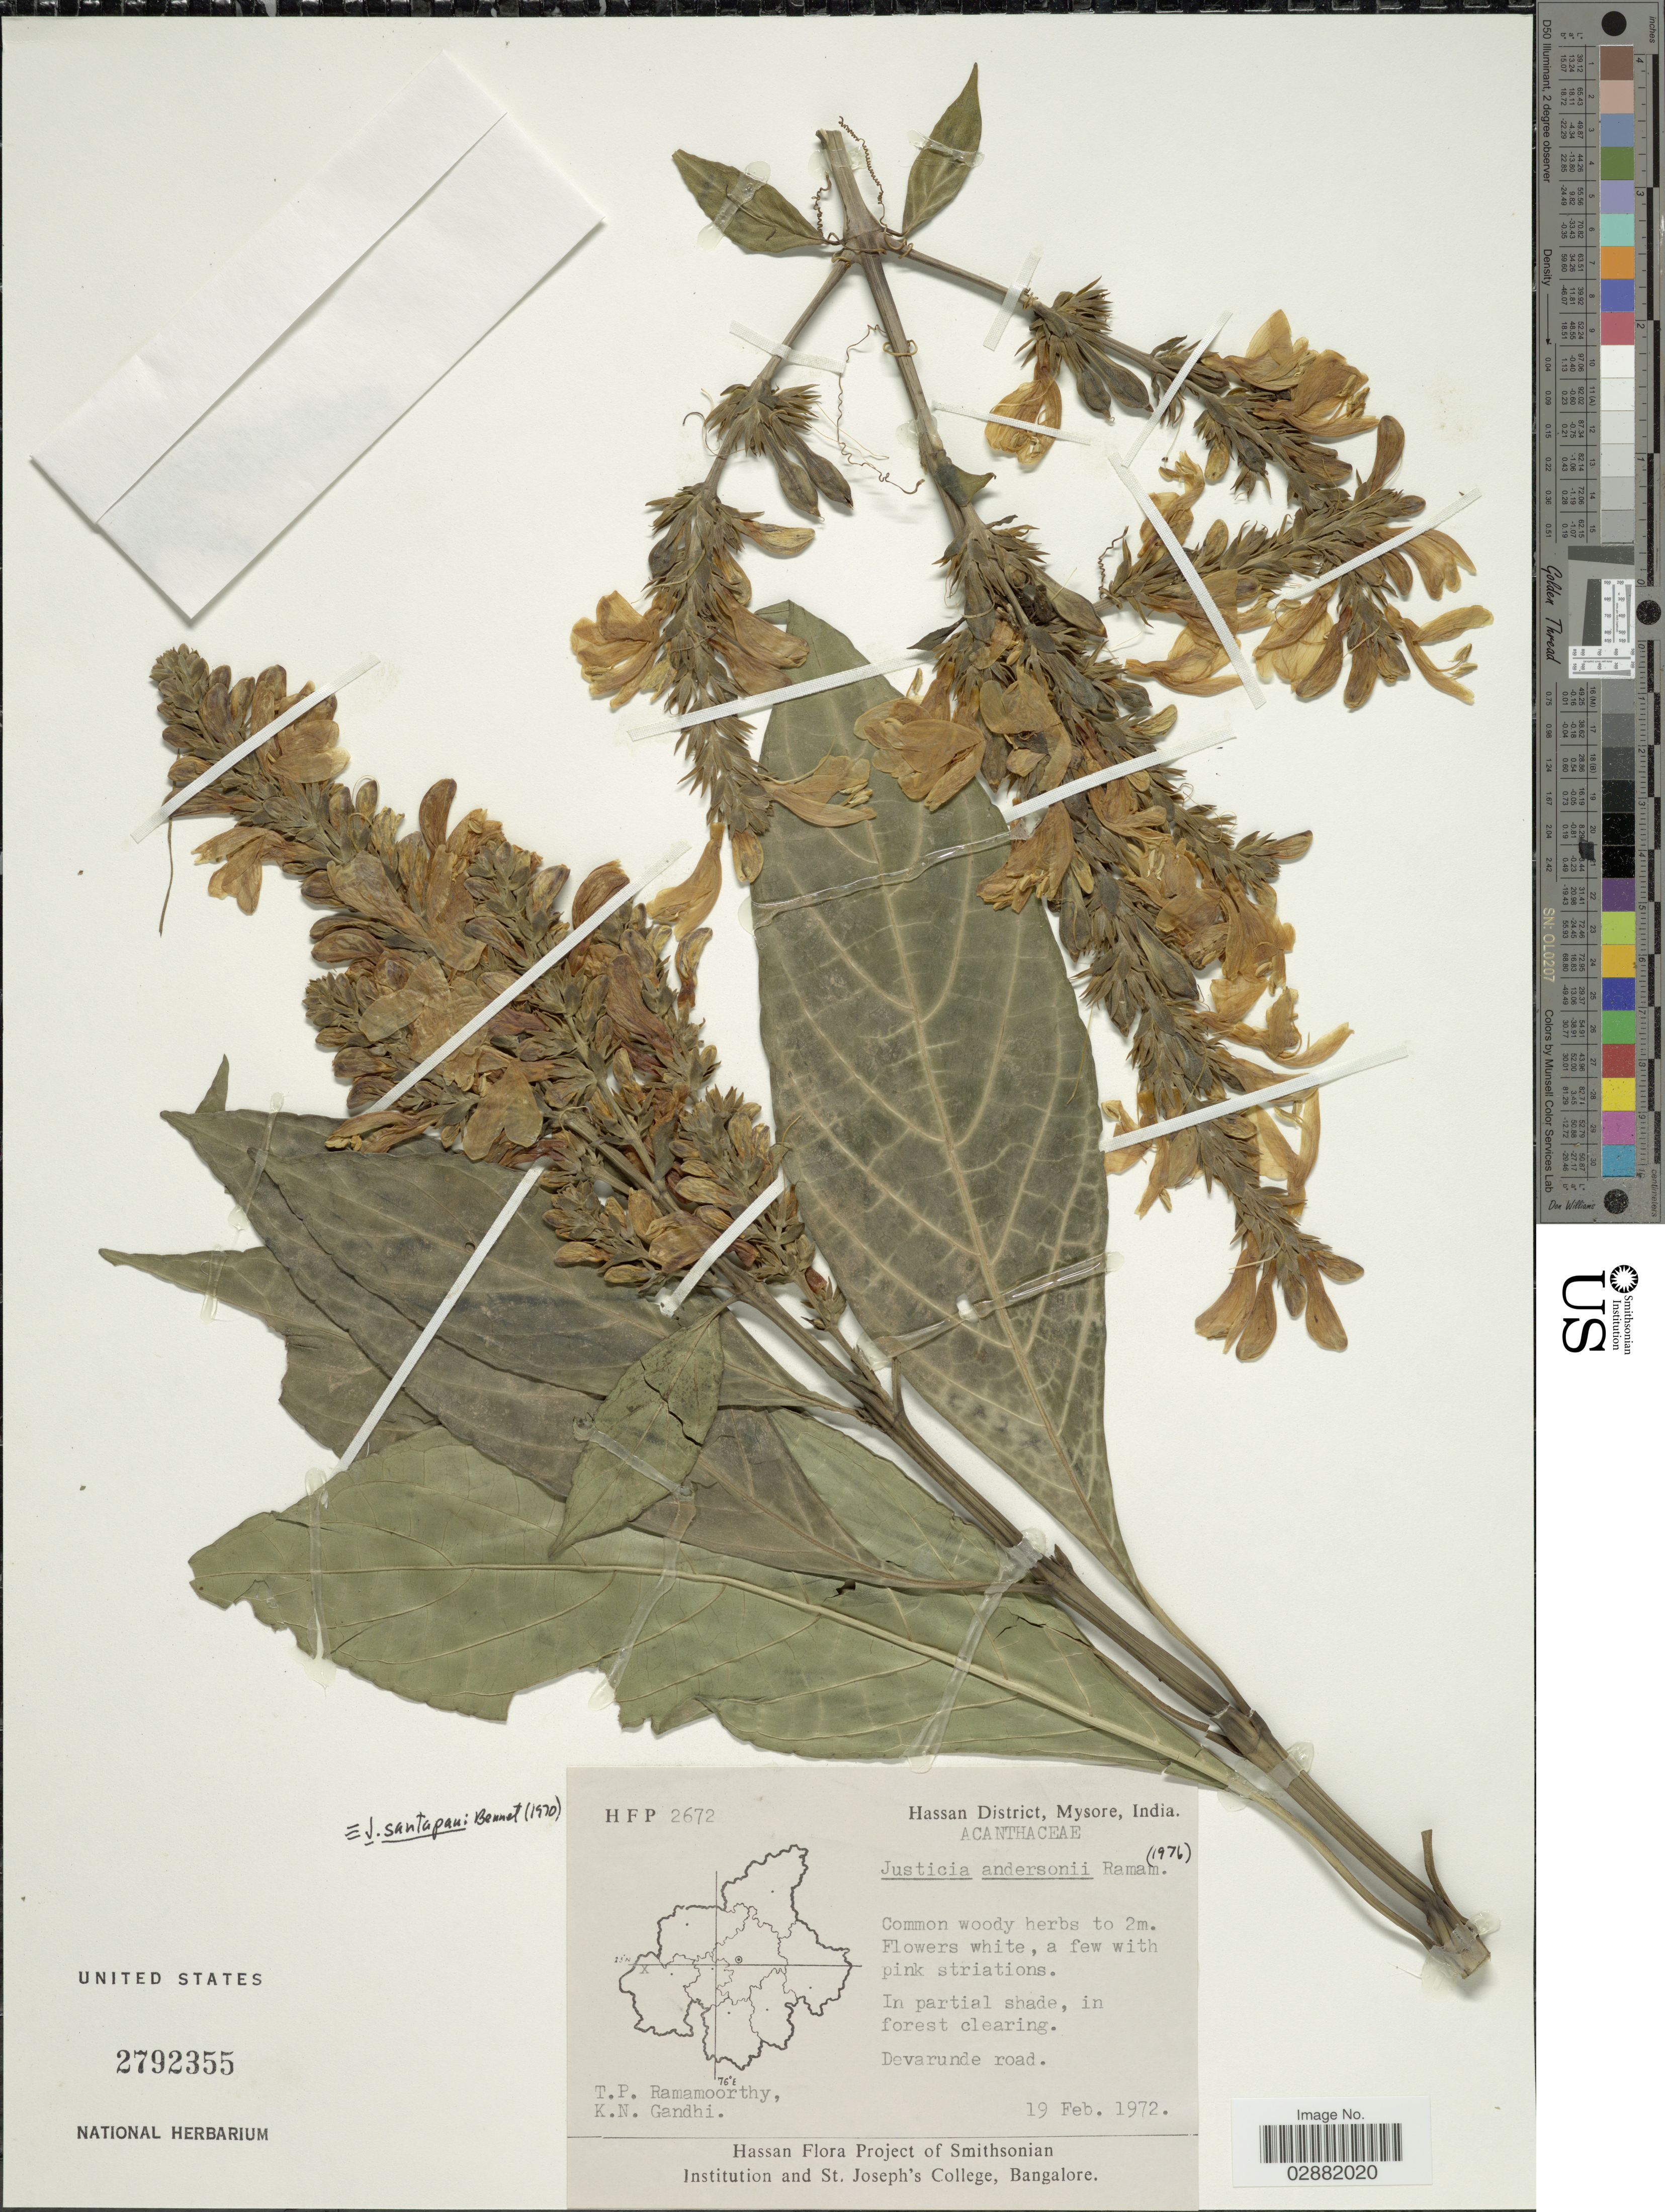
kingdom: Plantae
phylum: Tracheophyta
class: Magnoliopsida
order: Lamiales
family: Acanthaceae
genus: Justicia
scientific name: Justicia santapaui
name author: Bennet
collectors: T. P. Ramamoorthy & K. N. Gandhi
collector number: HFP2672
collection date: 1972-02-19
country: India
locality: Hassan District, Mysore, Devarunde road.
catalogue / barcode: US 2792355